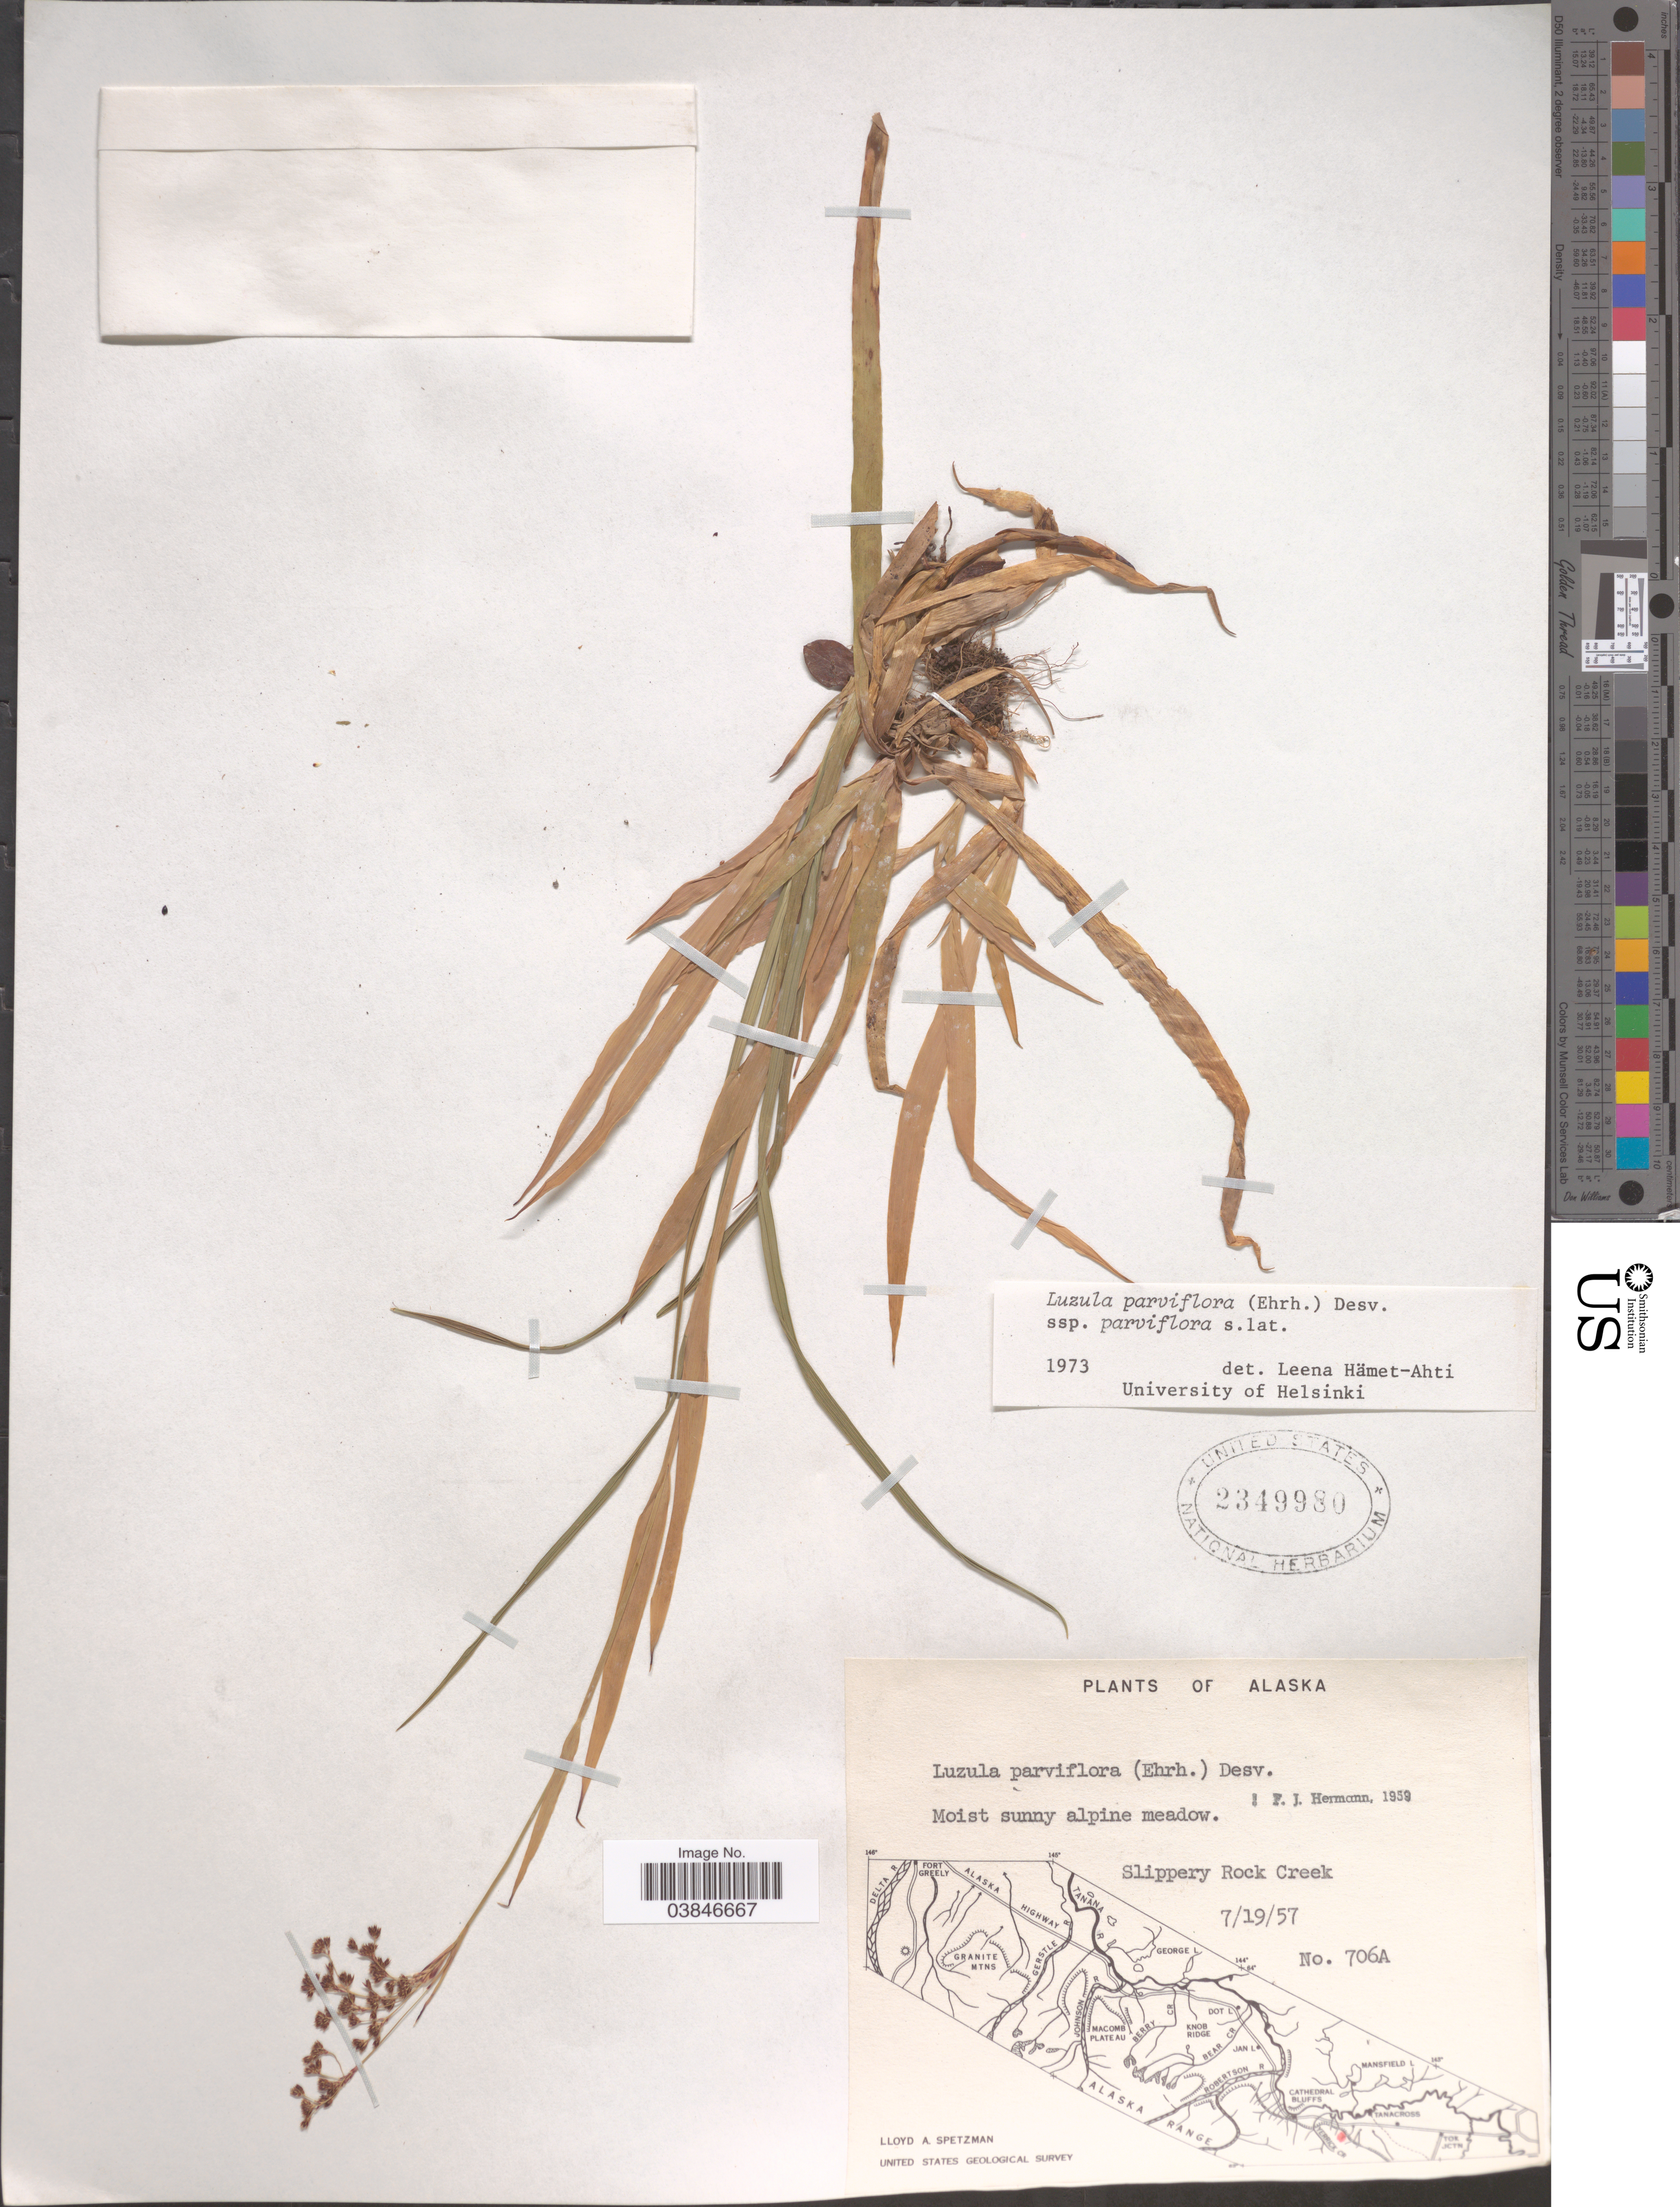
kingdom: Plantae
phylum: Tracheophyta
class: Liliopsida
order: Poales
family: Juncaceae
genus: Luzula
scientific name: Luzula parviflora subsp. parviflora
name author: (Ehrh.) Desv.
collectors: L. Spetzman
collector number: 706A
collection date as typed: Transcribed d/m/y: 19/7/57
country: United States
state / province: Alaska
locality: Slippery Rock Creek.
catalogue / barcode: US 2349980